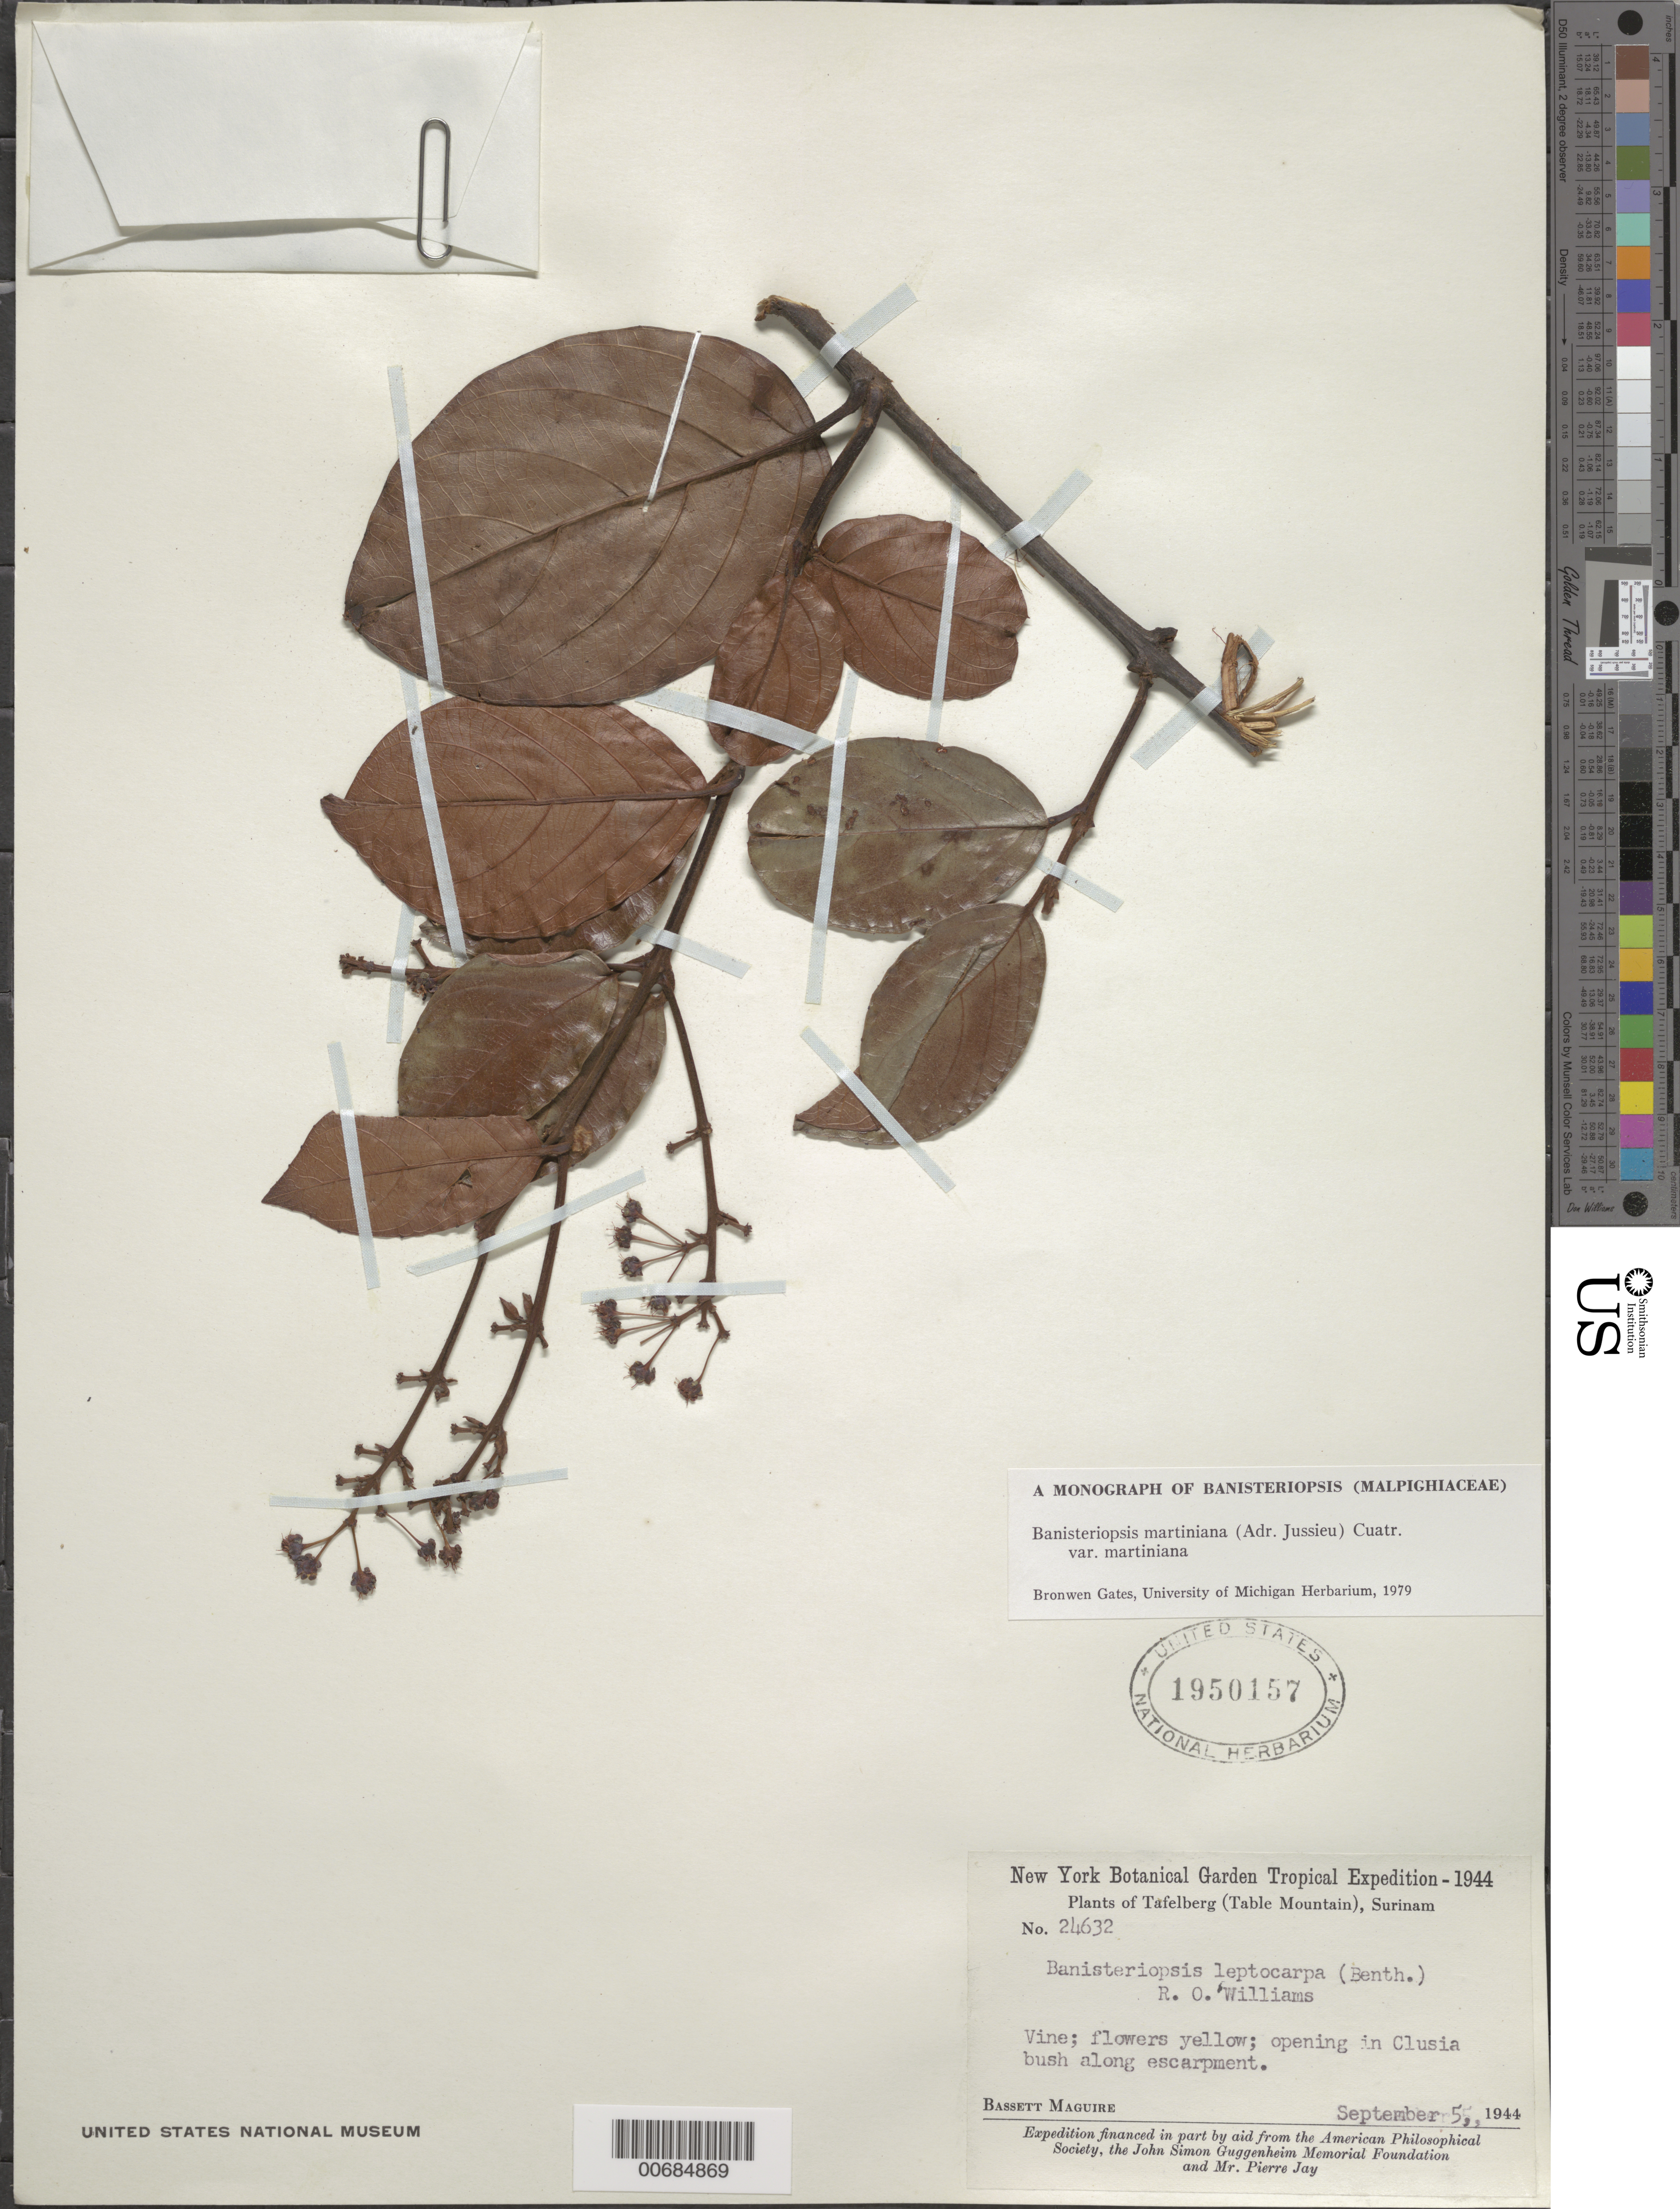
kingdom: Plantae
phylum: Tracheophyta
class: Magnoliopsida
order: Malpighiales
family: Malpighiaceae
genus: Banisteriopsis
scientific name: Banisteriopsis martiniana var. martiniana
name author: (A. Juss.) Cuatrec.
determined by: Gates, B.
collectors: B. Maguire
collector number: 24632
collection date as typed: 5-Sep-44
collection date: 1944-09-05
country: Suriname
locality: Tafelberg (Table Mountain)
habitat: Opening in Clusia bush, along escarpment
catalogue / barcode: US 1950157